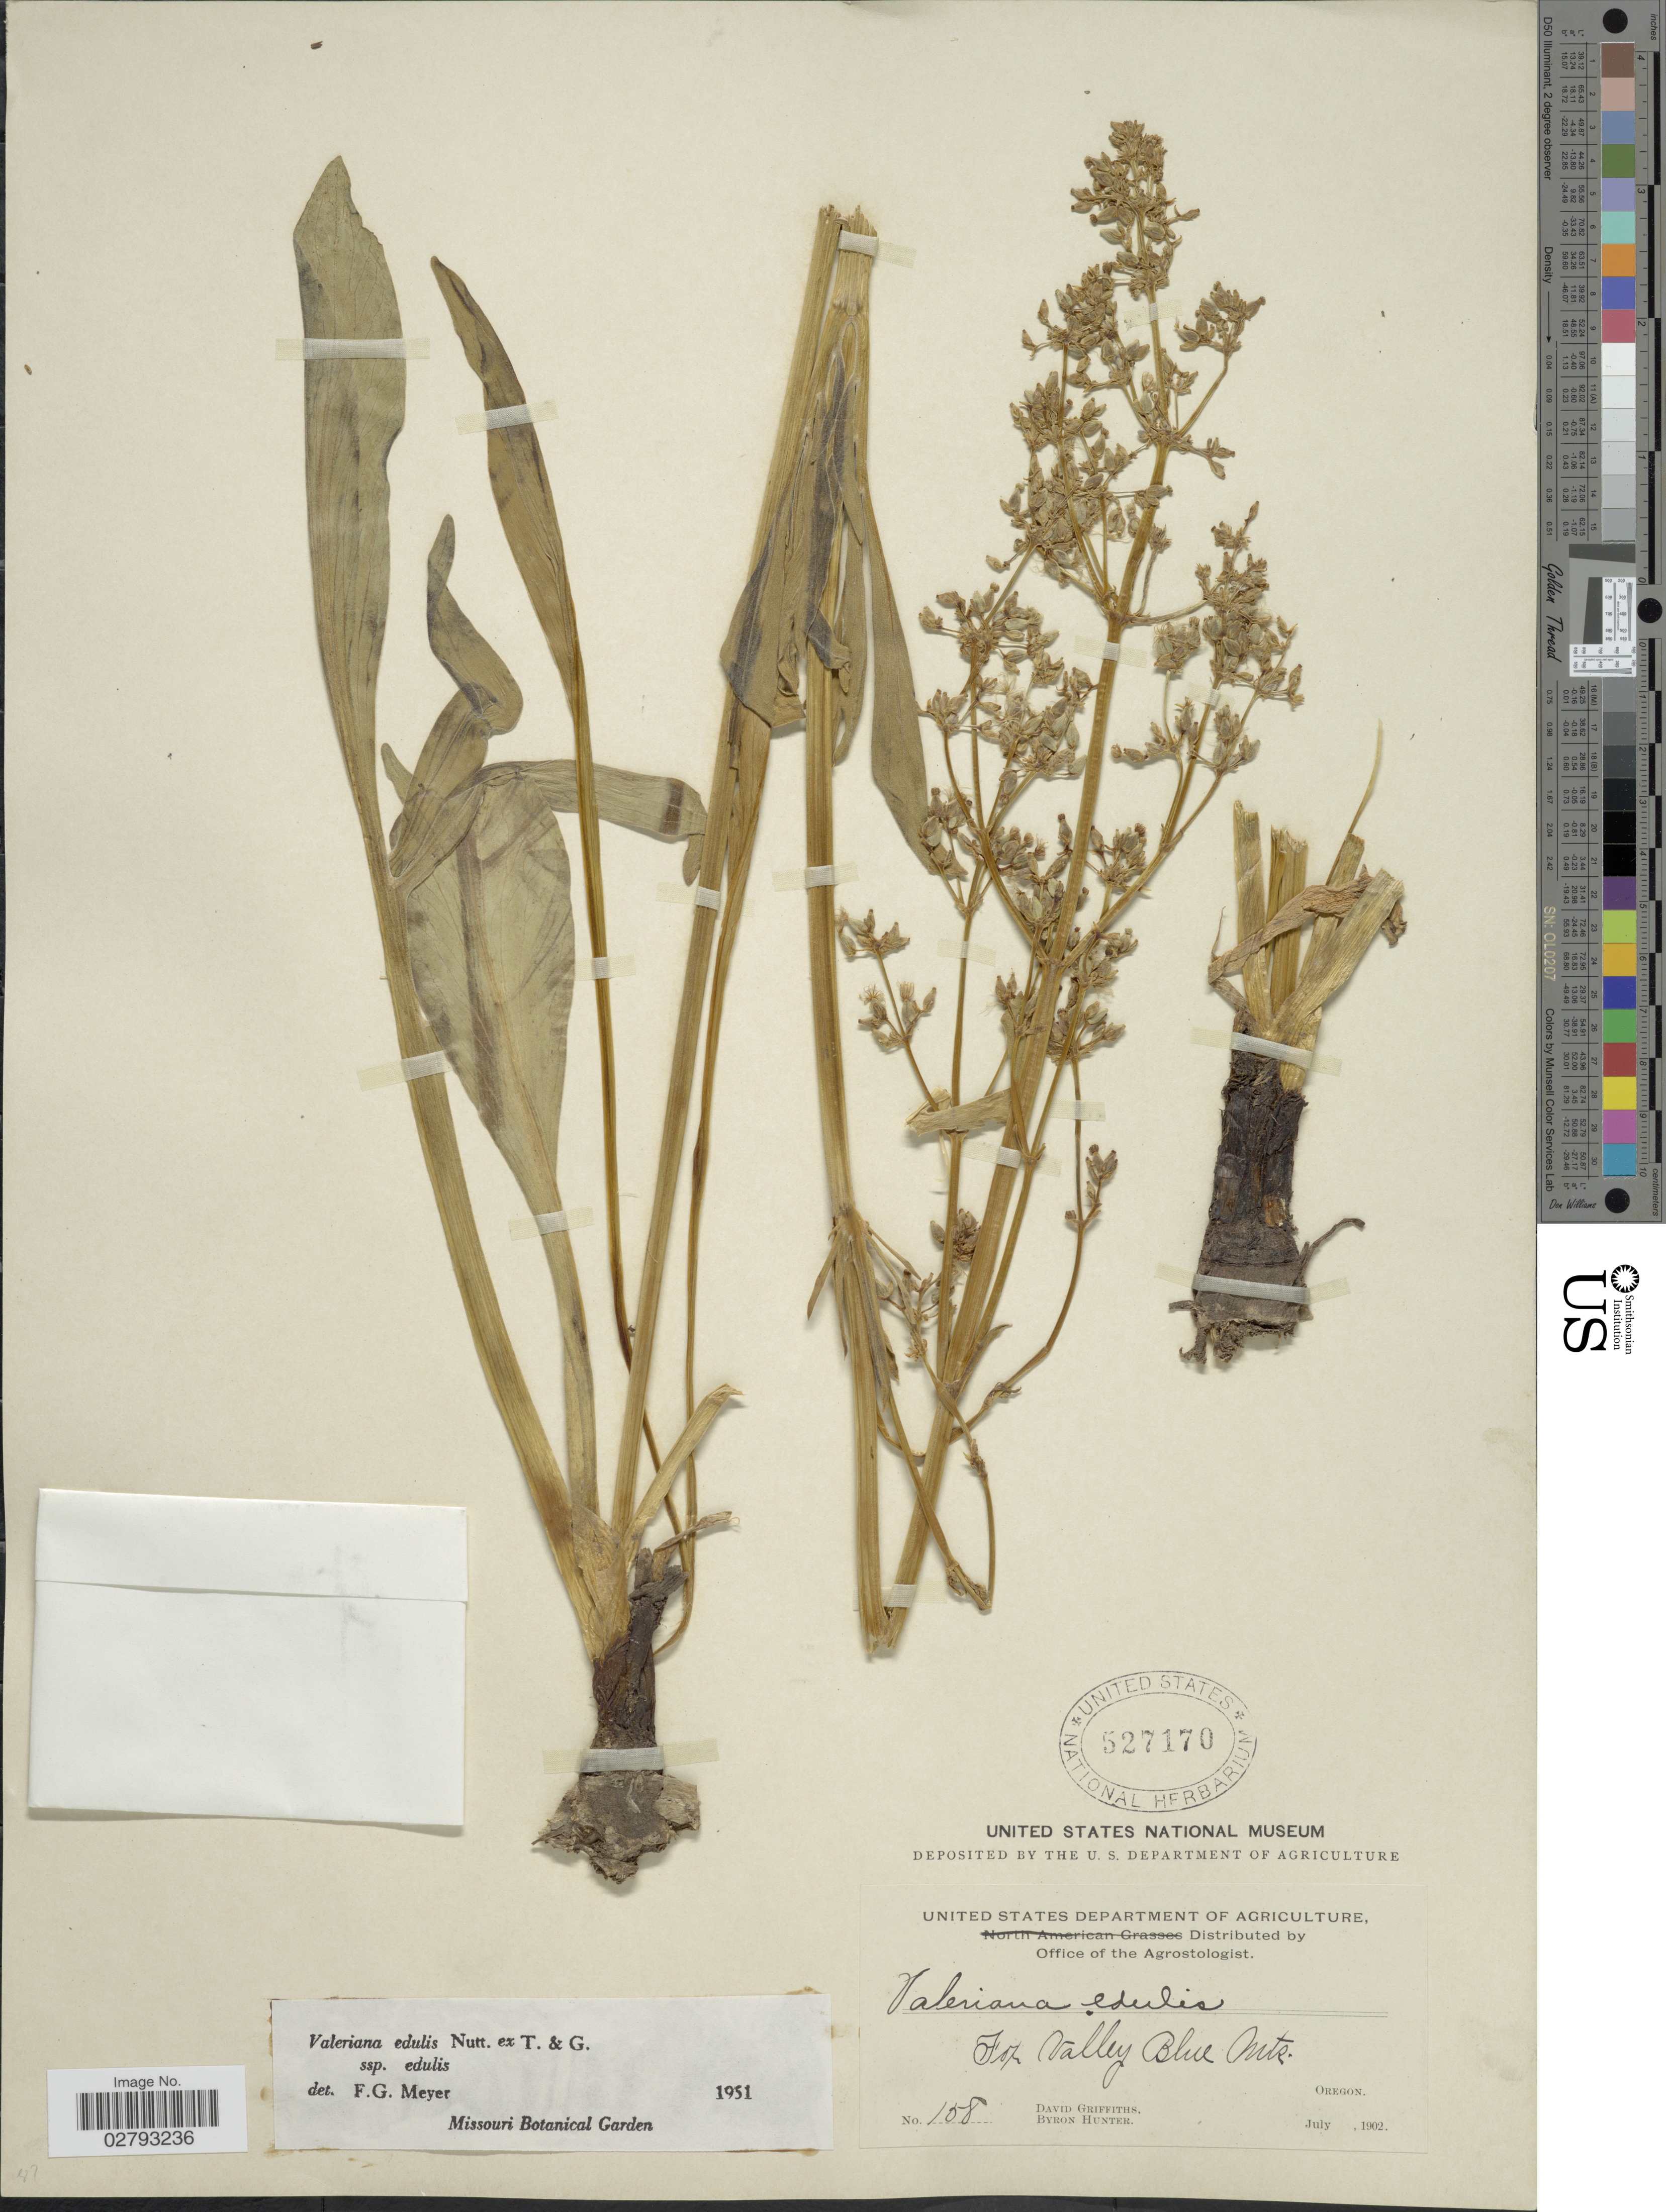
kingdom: Plantae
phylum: Tracheophyta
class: Magnoliopsida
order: Dipsacales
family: Caprifoliaceae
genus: Valeriana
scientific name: Valeriana edulis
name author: Nutt.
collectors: D. Griffiths & B. Hunter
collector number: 158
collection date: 1902-07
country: United States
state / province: Oregon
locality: Fox Valley Blue Mts.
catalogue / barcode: US 527170